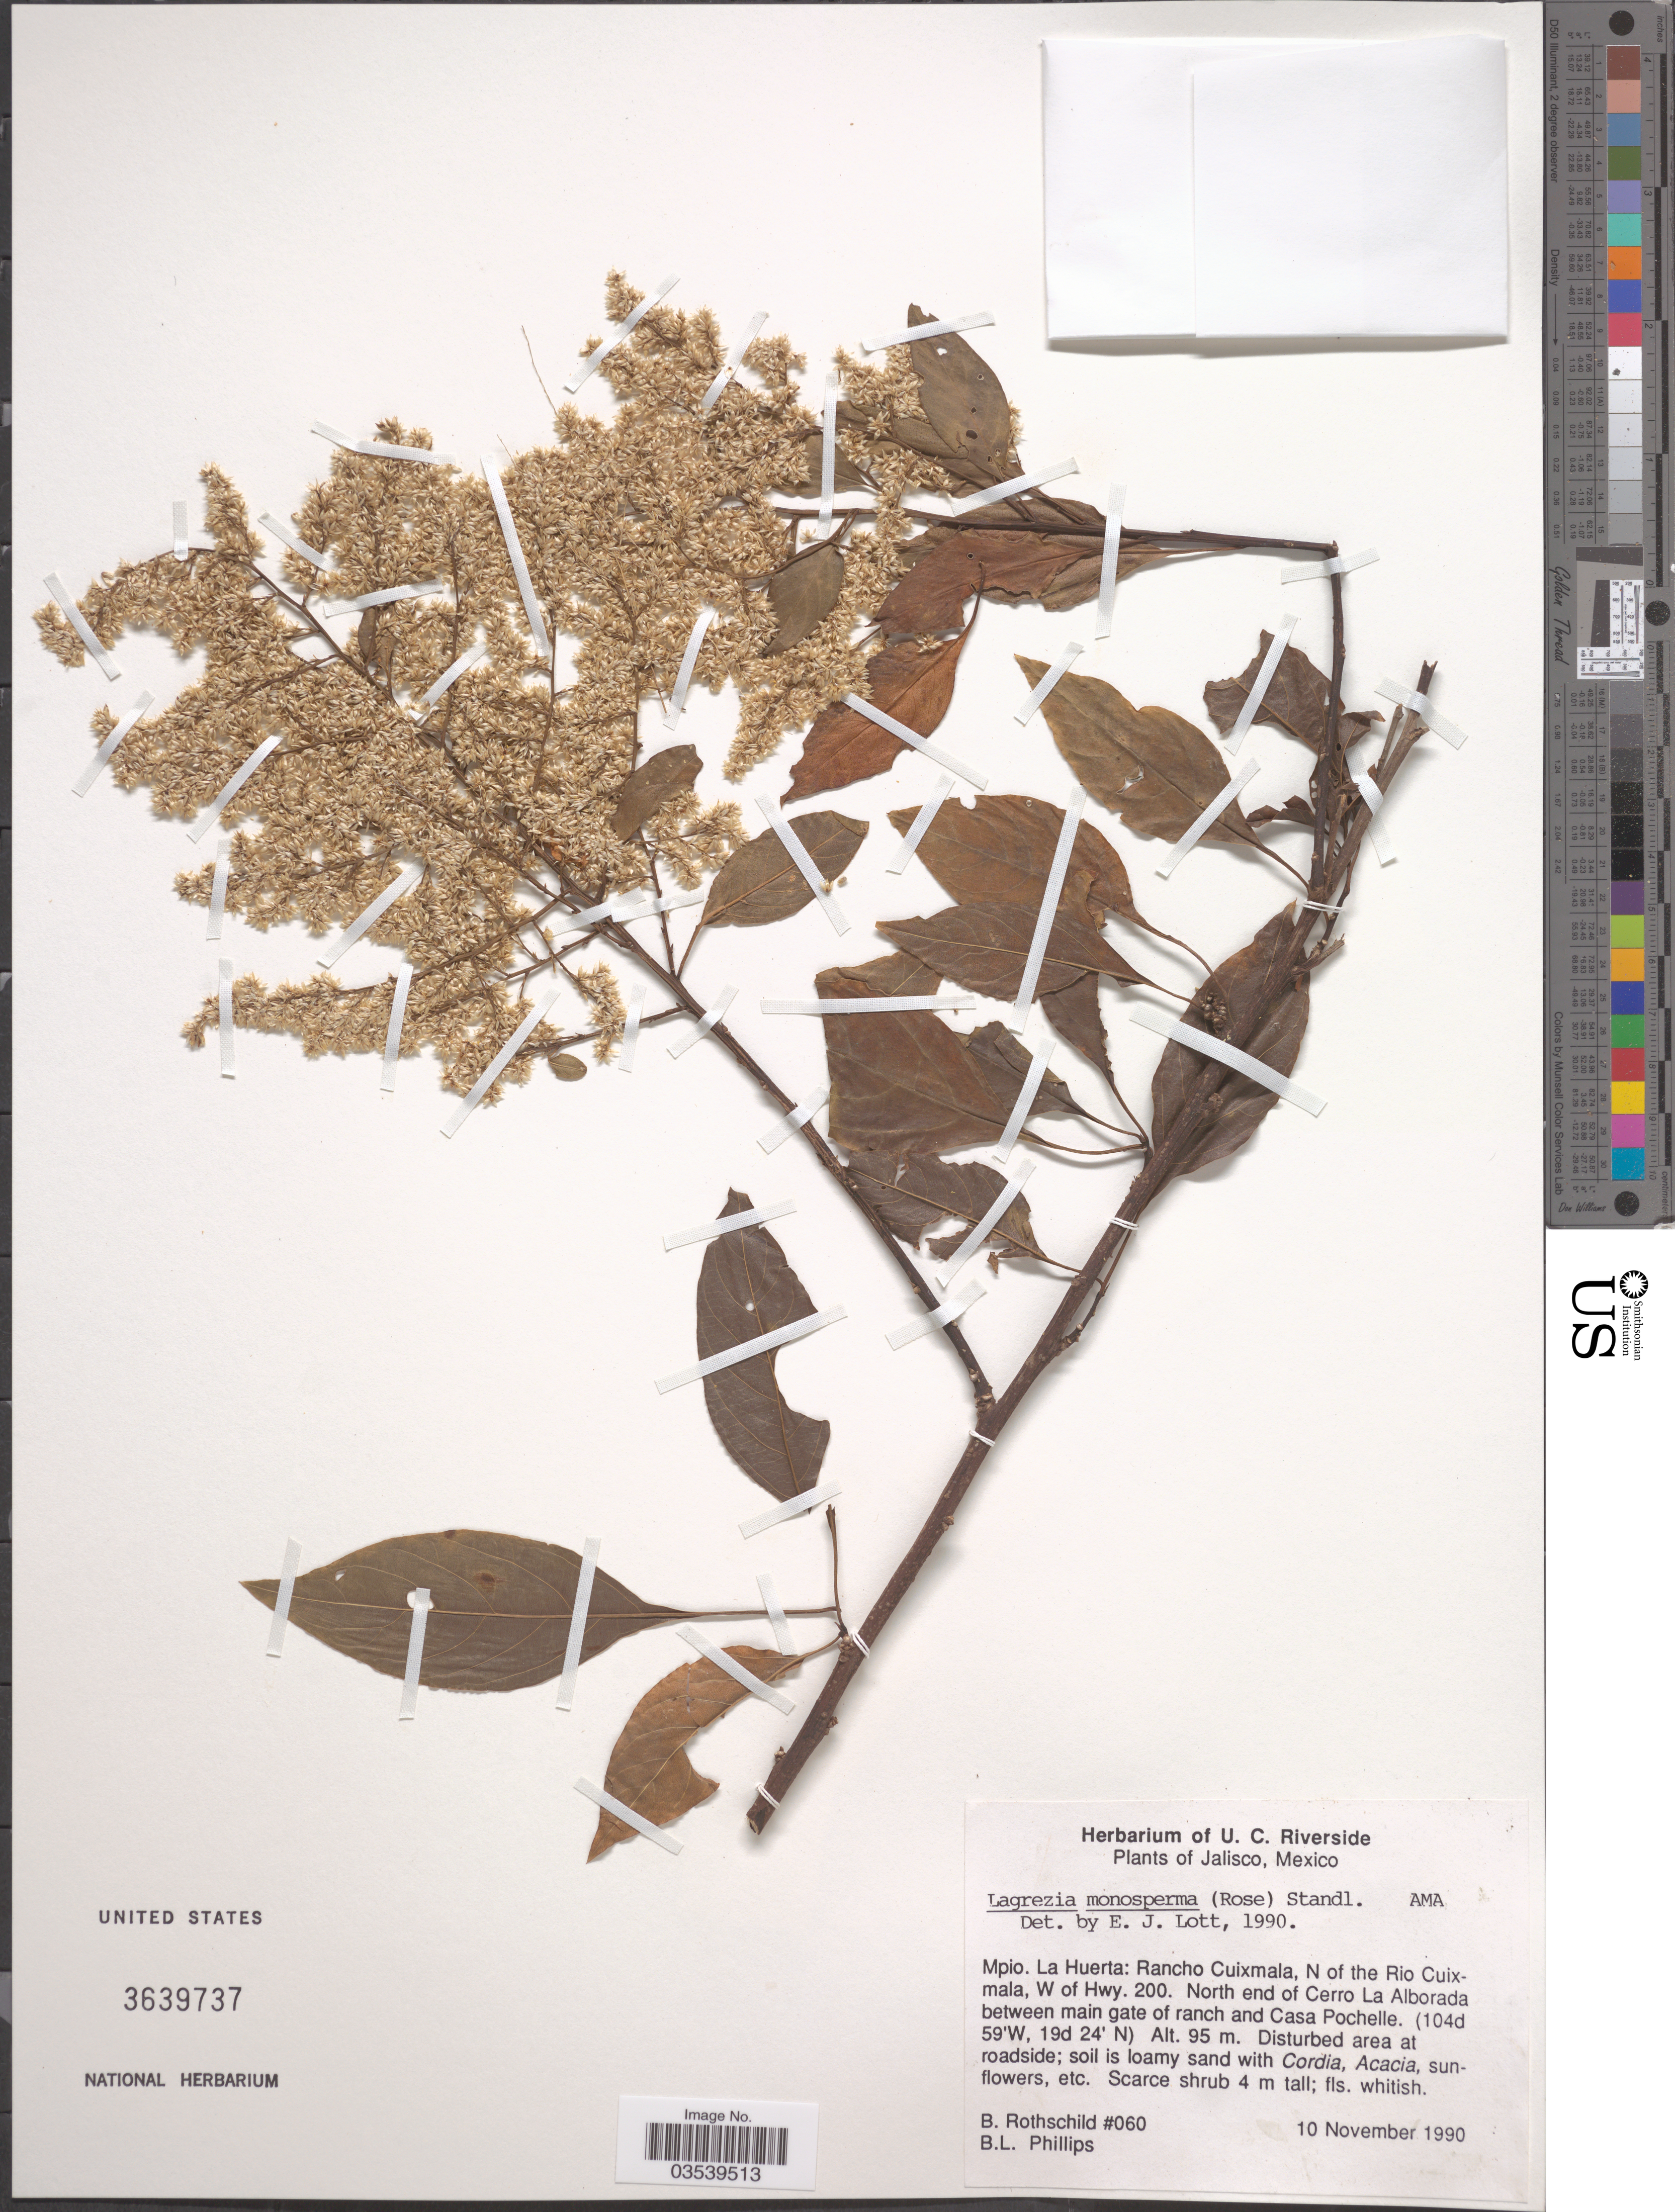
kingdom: Plantae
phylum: Tracheophyta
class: Magnoliopsida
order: Caryophyllales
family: Amaranthaceae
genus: Lagrezia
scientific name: Lagrezia monosperma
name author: (Rose) Standl.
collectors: B. Rothschild & B. L. Phillips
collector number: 060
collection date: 1990-11-10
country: Mexico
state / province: Jalisco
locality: Mpio. La Huerta: Rancho Cuixmala, N of the Rio Cuixmala, W of Hwy. 200. North end of Cerro La Alborada between main gate of ranch and Casa Pochelle.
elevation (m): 95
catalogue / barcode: US 3639737